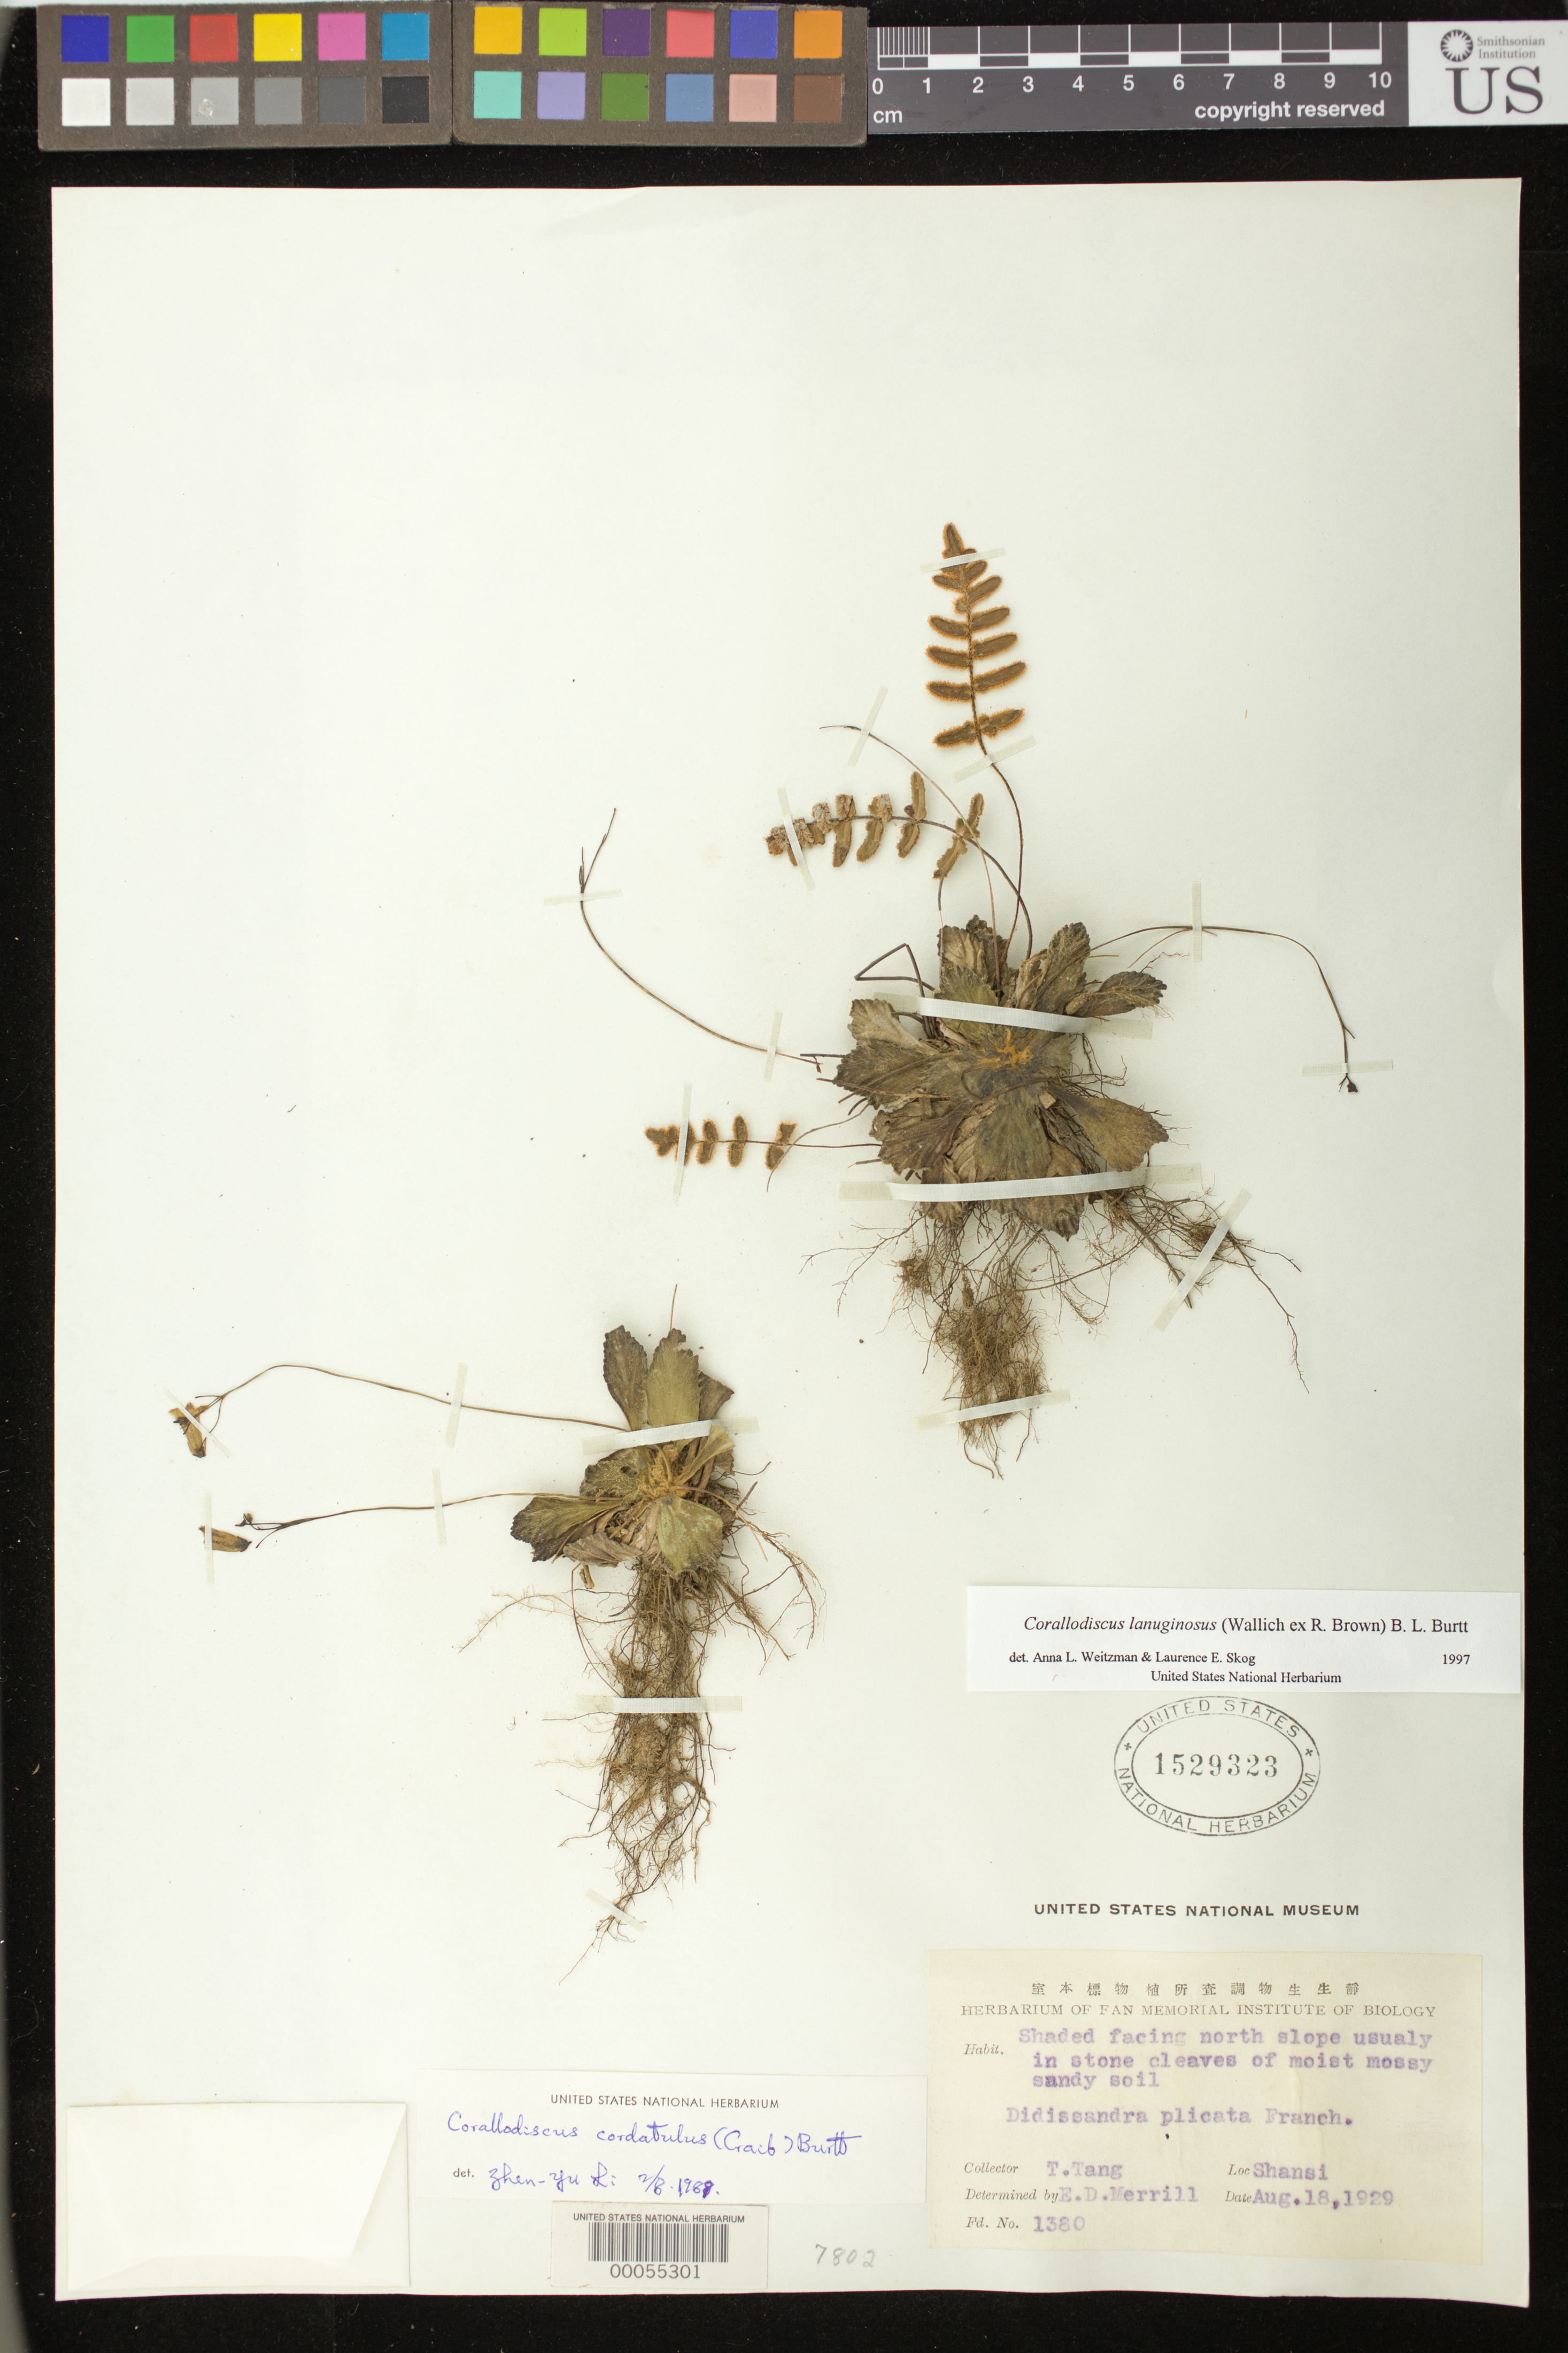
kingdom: Plantae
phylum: Tracheophyta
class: Magnoliopsida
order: Lamiales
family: Gesneriaceae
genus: Corallodiscus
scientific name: Corallodiscus cordatulus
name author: (Craib) B.L. Burtt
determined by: Zhen-yu, L.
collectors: T. Tang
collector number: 1380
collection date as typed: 18 Aug 1929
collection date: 1929-08-18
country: China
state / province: Shanxi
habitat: Shaded facing n slope, in stone cleaves of mossy sandy soil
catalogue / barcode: US 1529323